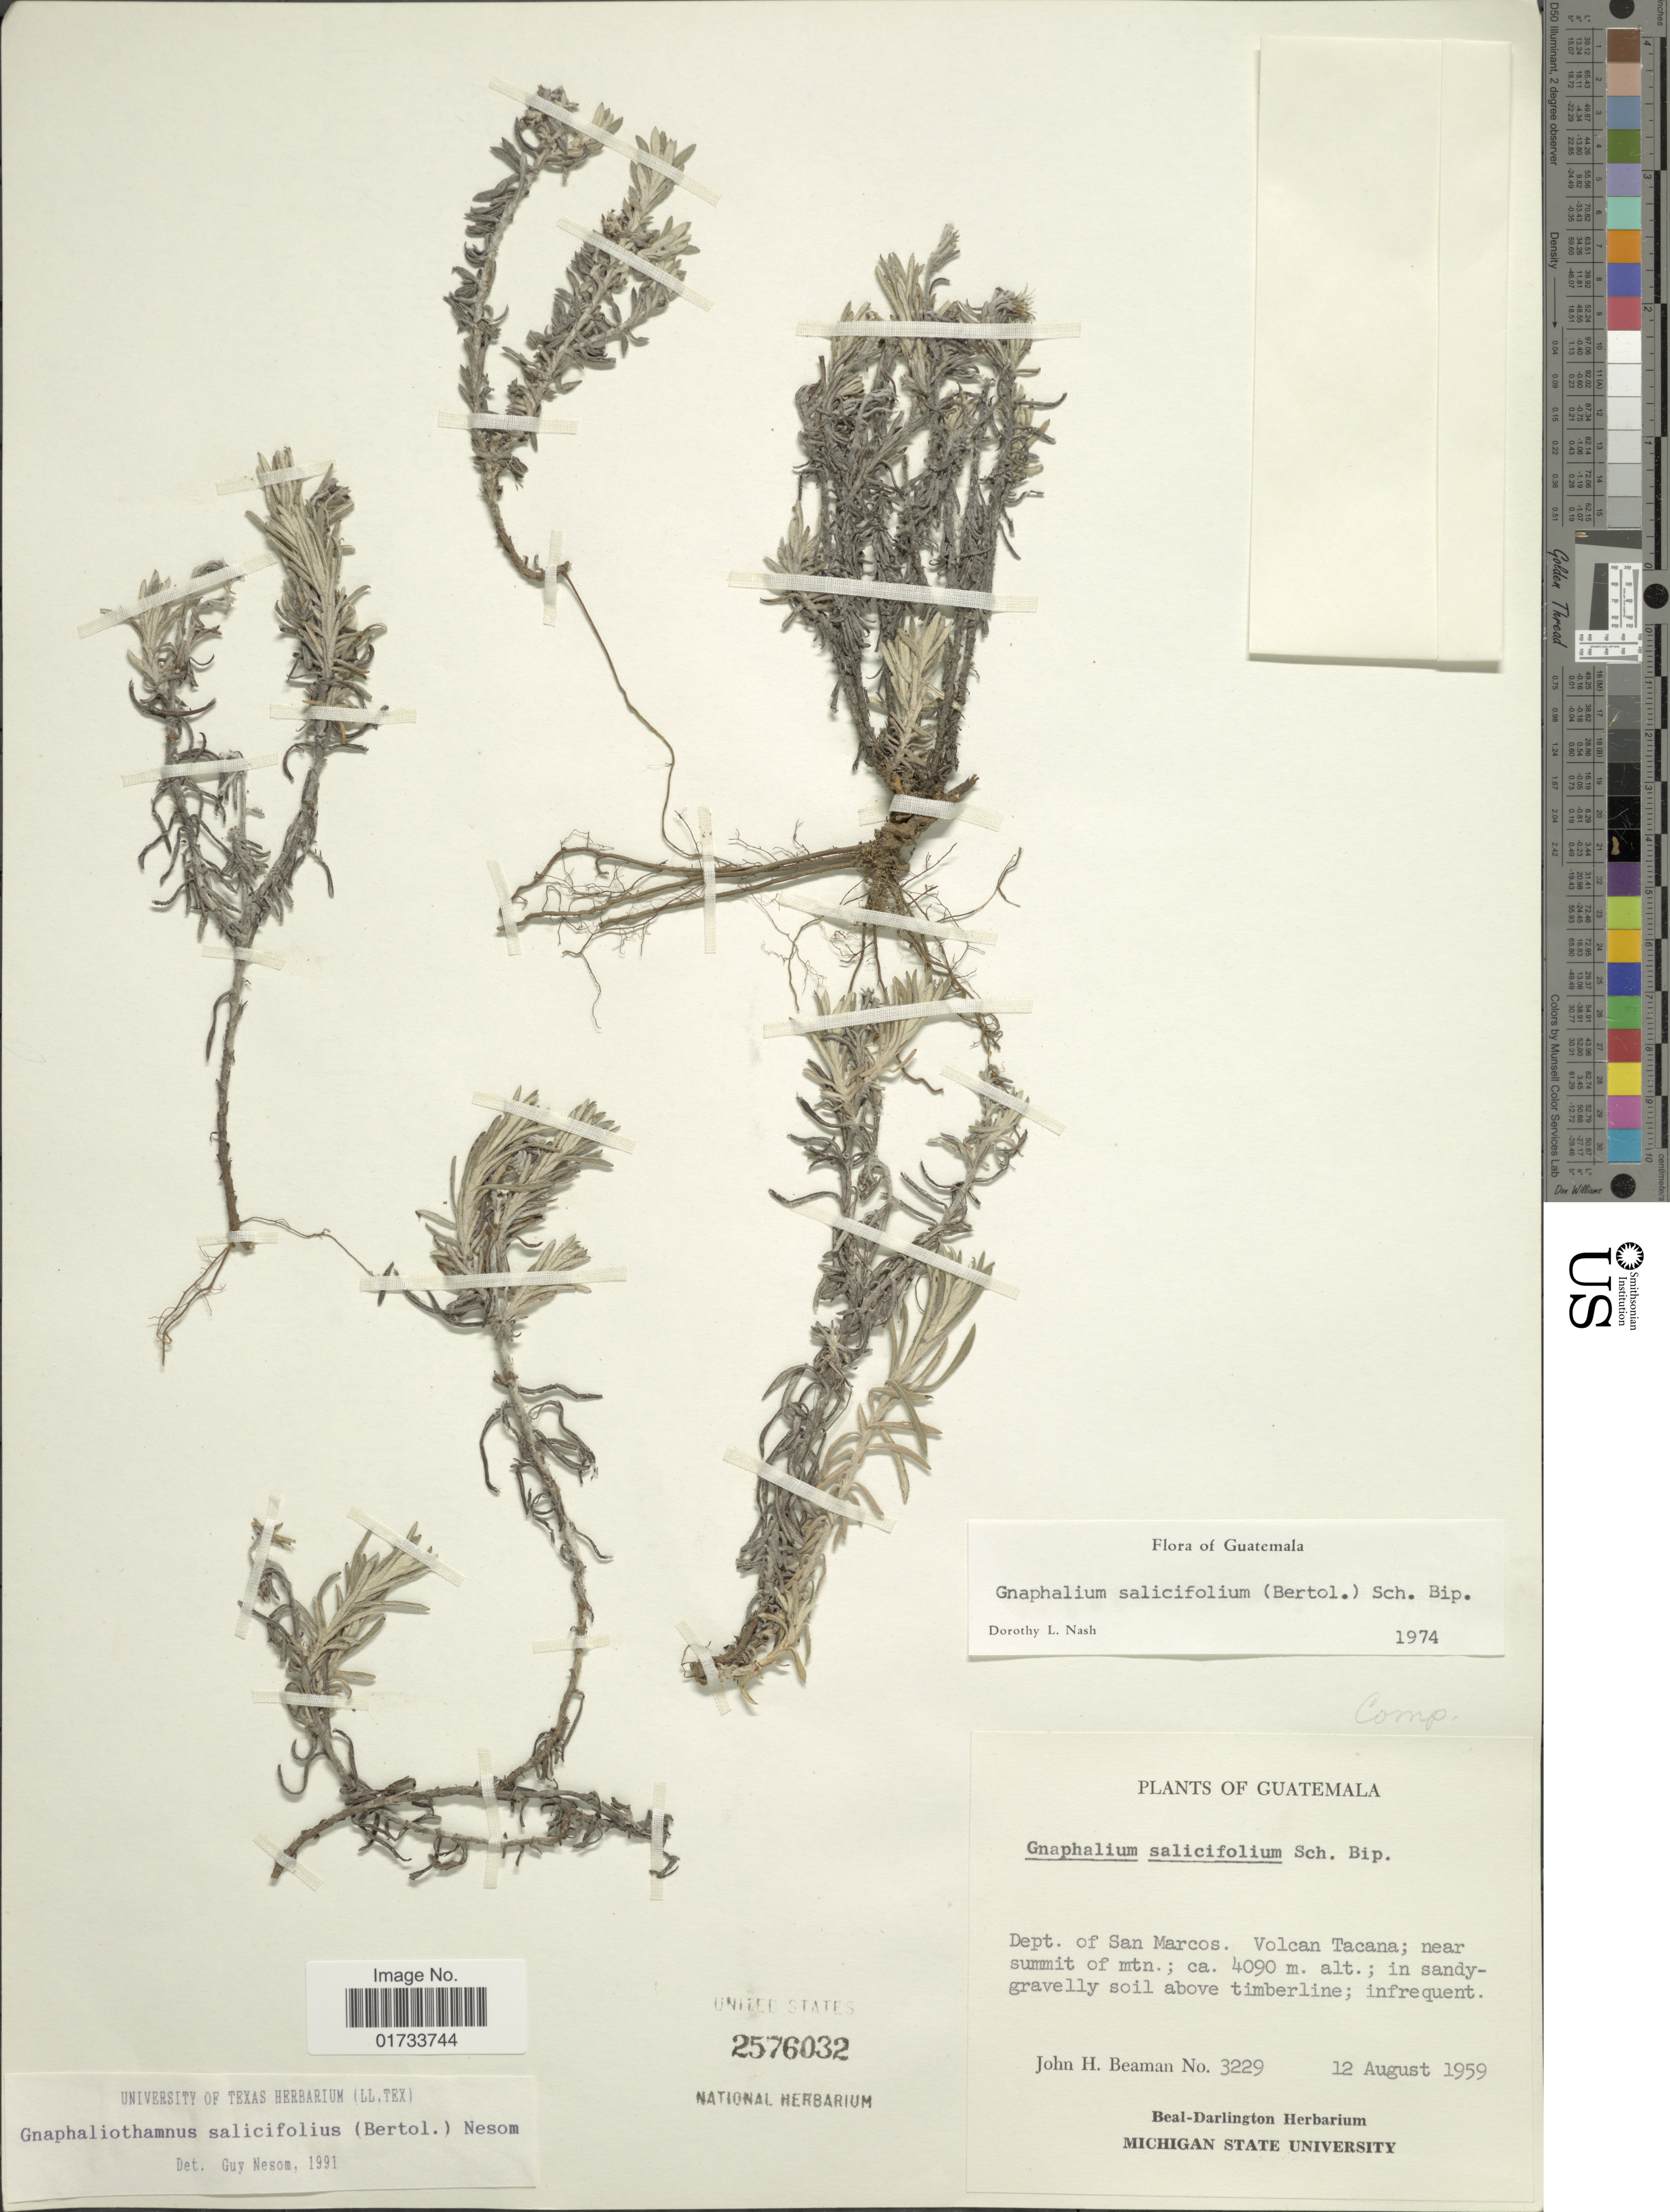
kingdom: Plantae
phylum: Tracheophyta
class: Magnoliopsida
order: Asterales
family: Asteraceae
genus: Chionolaena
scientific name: Chionolaena salicifolia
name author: (Bertol.) G.L. Nesom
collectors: J. H. Beaman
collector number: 3229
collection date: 1959-08-12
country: Guatemala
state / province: San Marcos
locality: Volcan Tacana; near summit of mtn; in sandy gravelly soil above timberline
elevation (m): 4090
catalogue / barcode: US 2576032